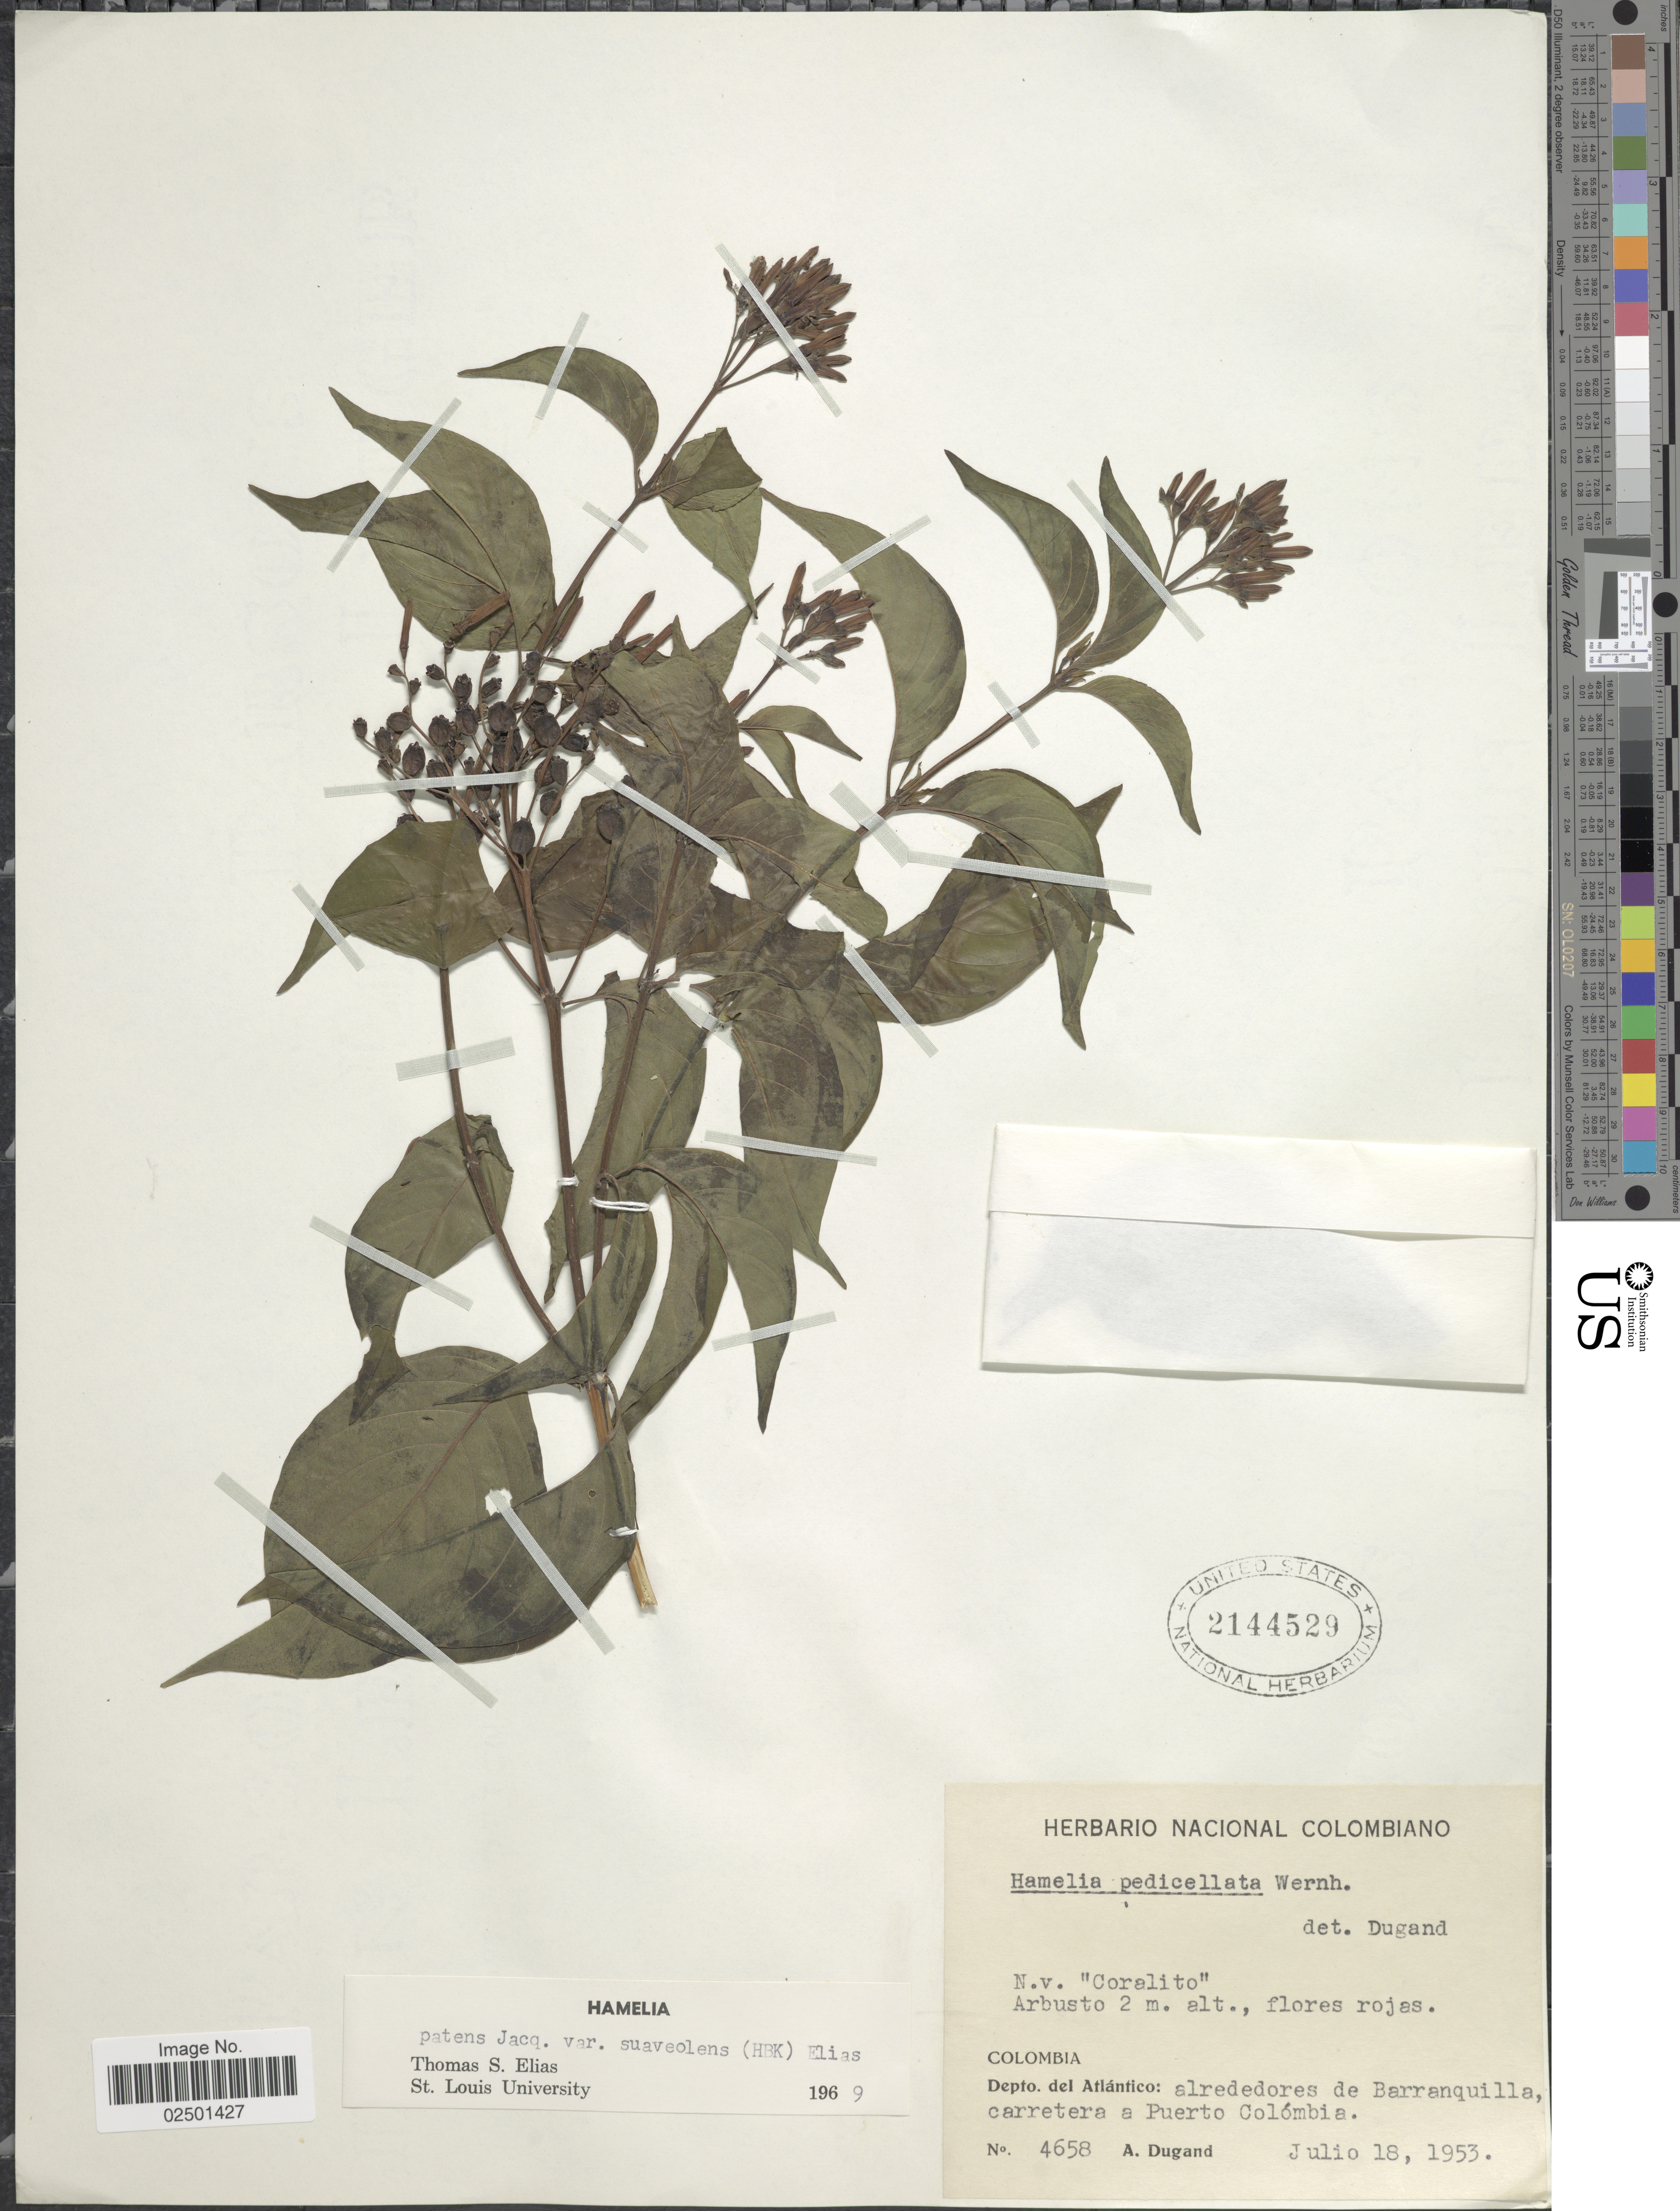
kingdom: Plantae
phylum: Tracheophyta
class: Magnoliopsida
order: Gentianales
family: Rubiaceae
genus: Hamelia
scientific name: Hamelia patens var. glabra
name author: Oerst.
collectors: A. Dugand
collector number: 4658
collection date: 1953-07-18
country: Colombia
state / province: Atlántico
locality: alrededores de Barranquilla, carretera a Puerto Colombia.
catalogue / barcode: US 2144529